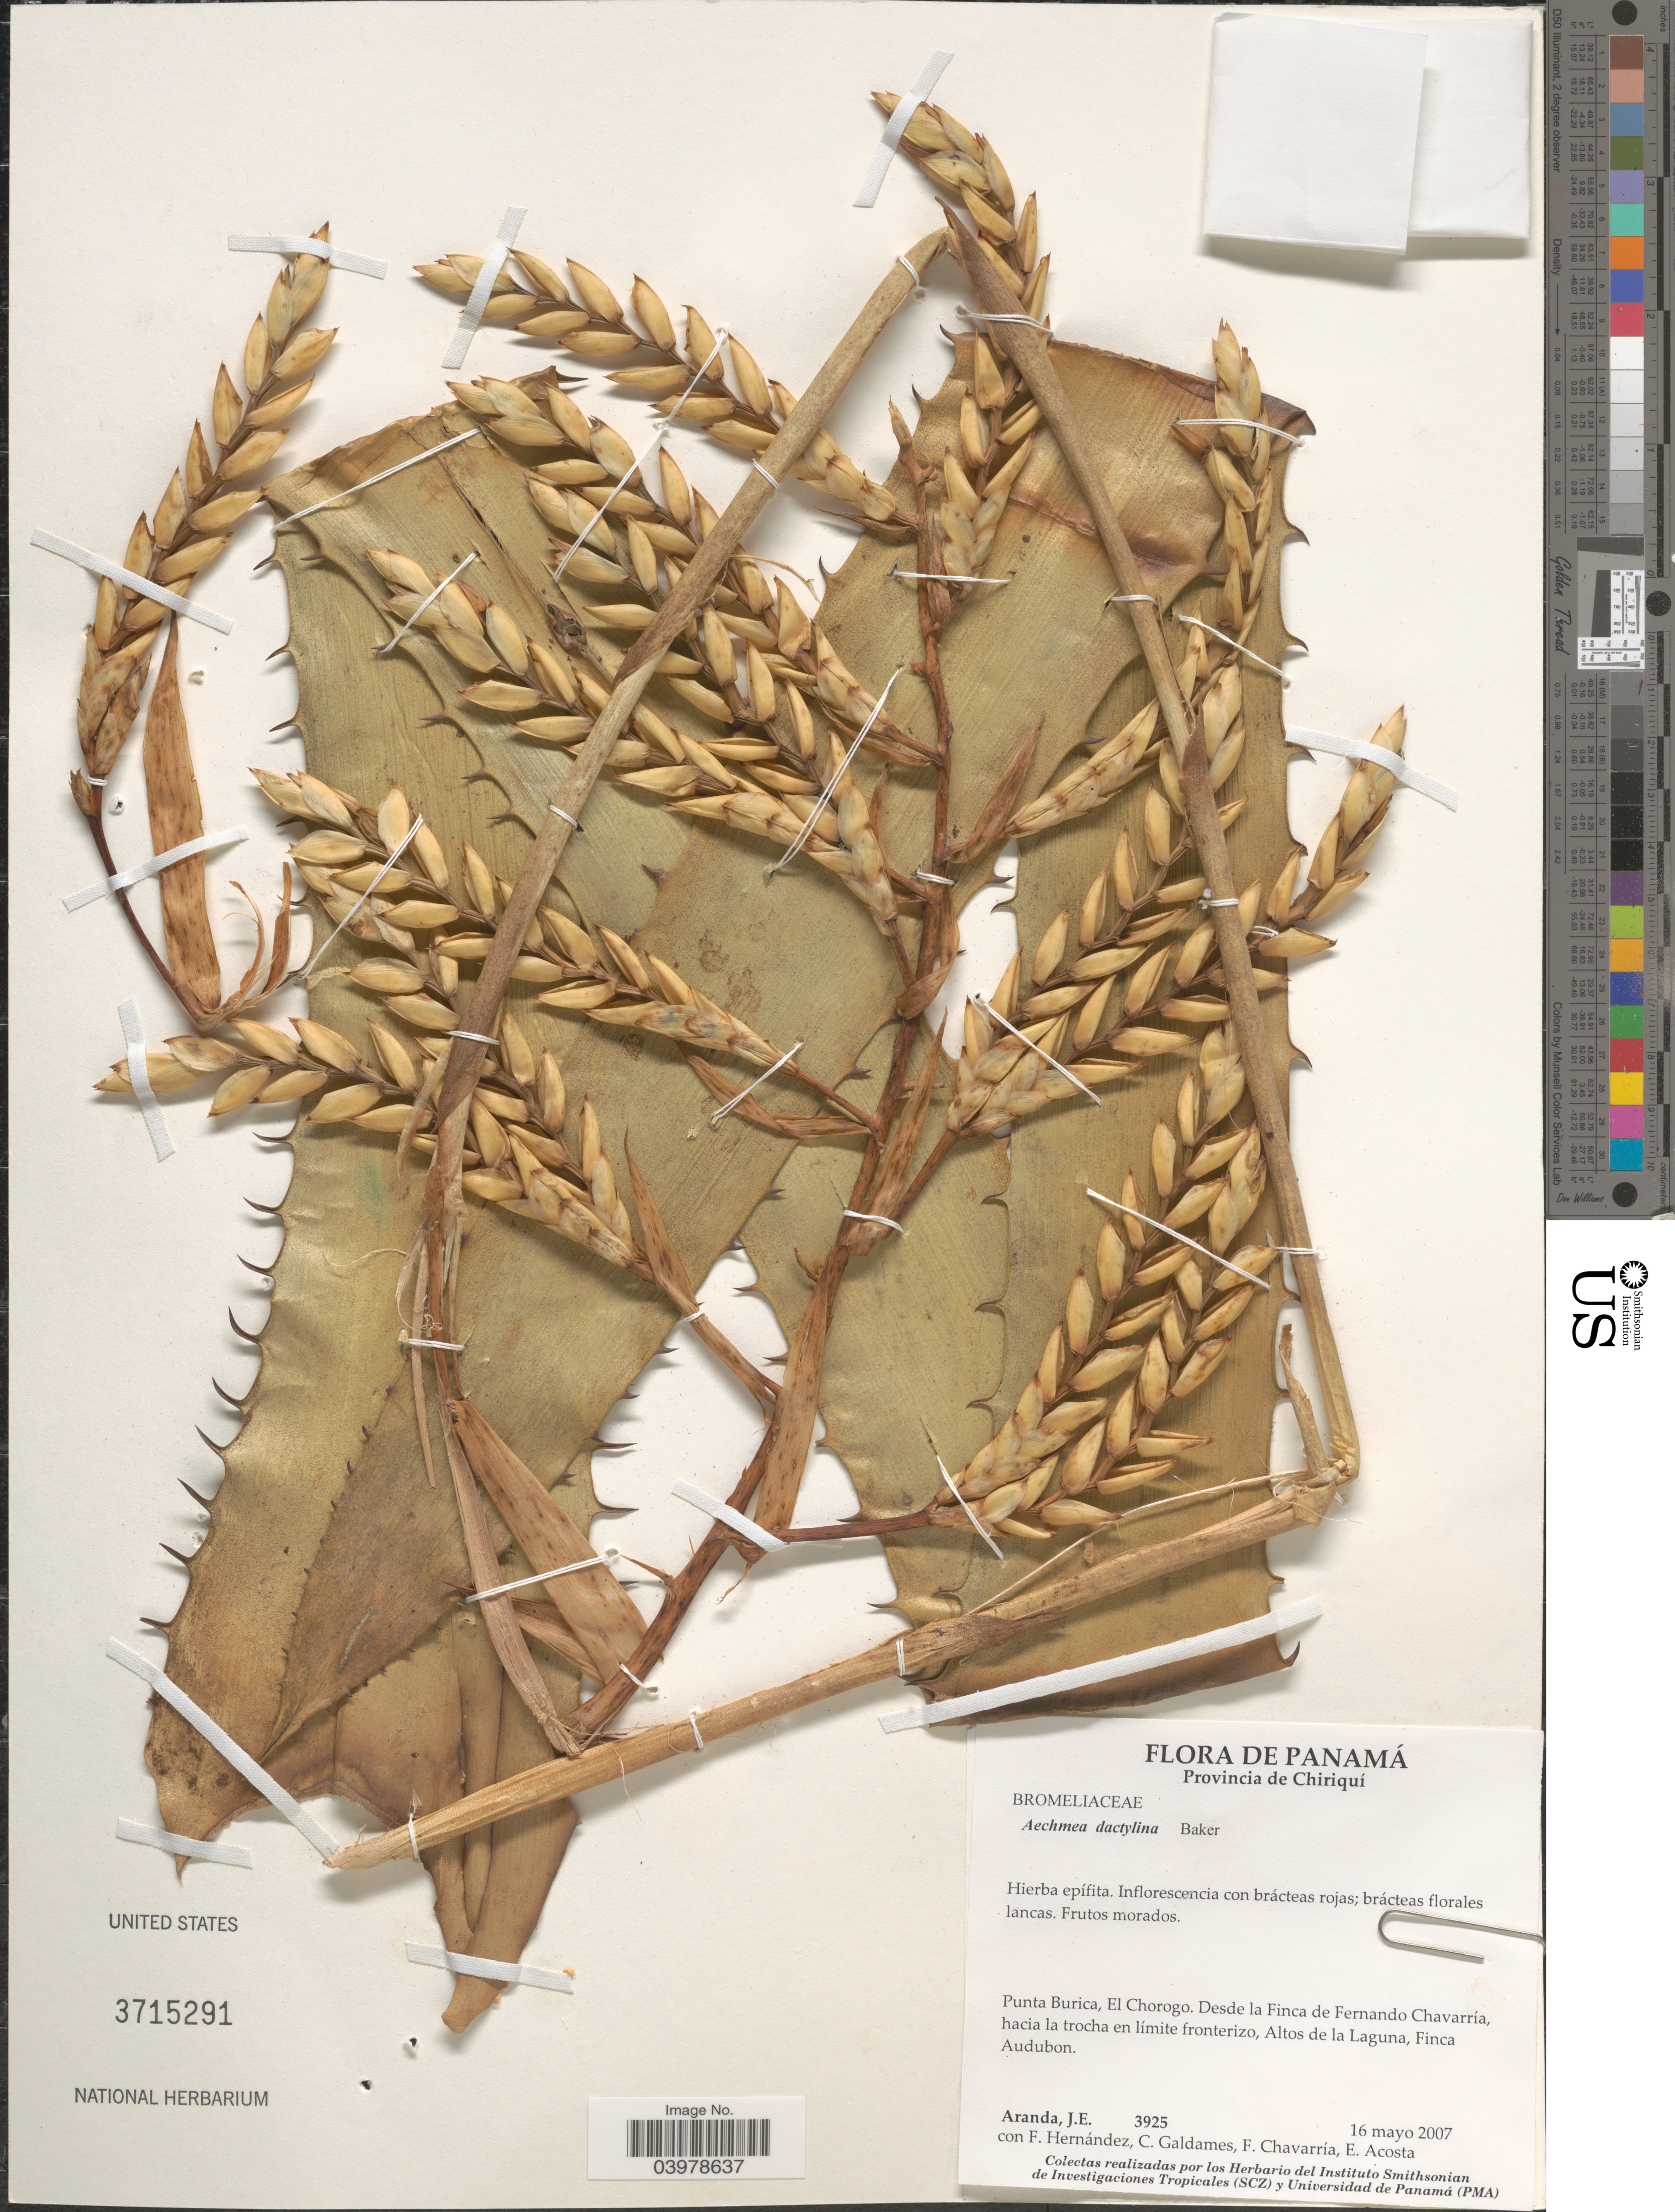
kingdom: Plantae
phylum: Tracheophyta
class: Liliopsida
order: Poales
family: Bromeliaceae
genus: Aechmea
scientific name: Aechmea dactylina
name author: Baker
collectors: J. Aranda, F. Hernandez, C. Galdames, F. Chavarria & E. Acosta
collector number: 3925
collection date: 2007-05-16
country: Panama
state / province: Chiriqui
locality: Punta Burica, El Chorogo. Desde la Finca de Fernando Chavarría, hacia la trocha en límite fronterizo, Altos de la Laguna, Finca Audubon.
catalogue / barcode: US 3715291